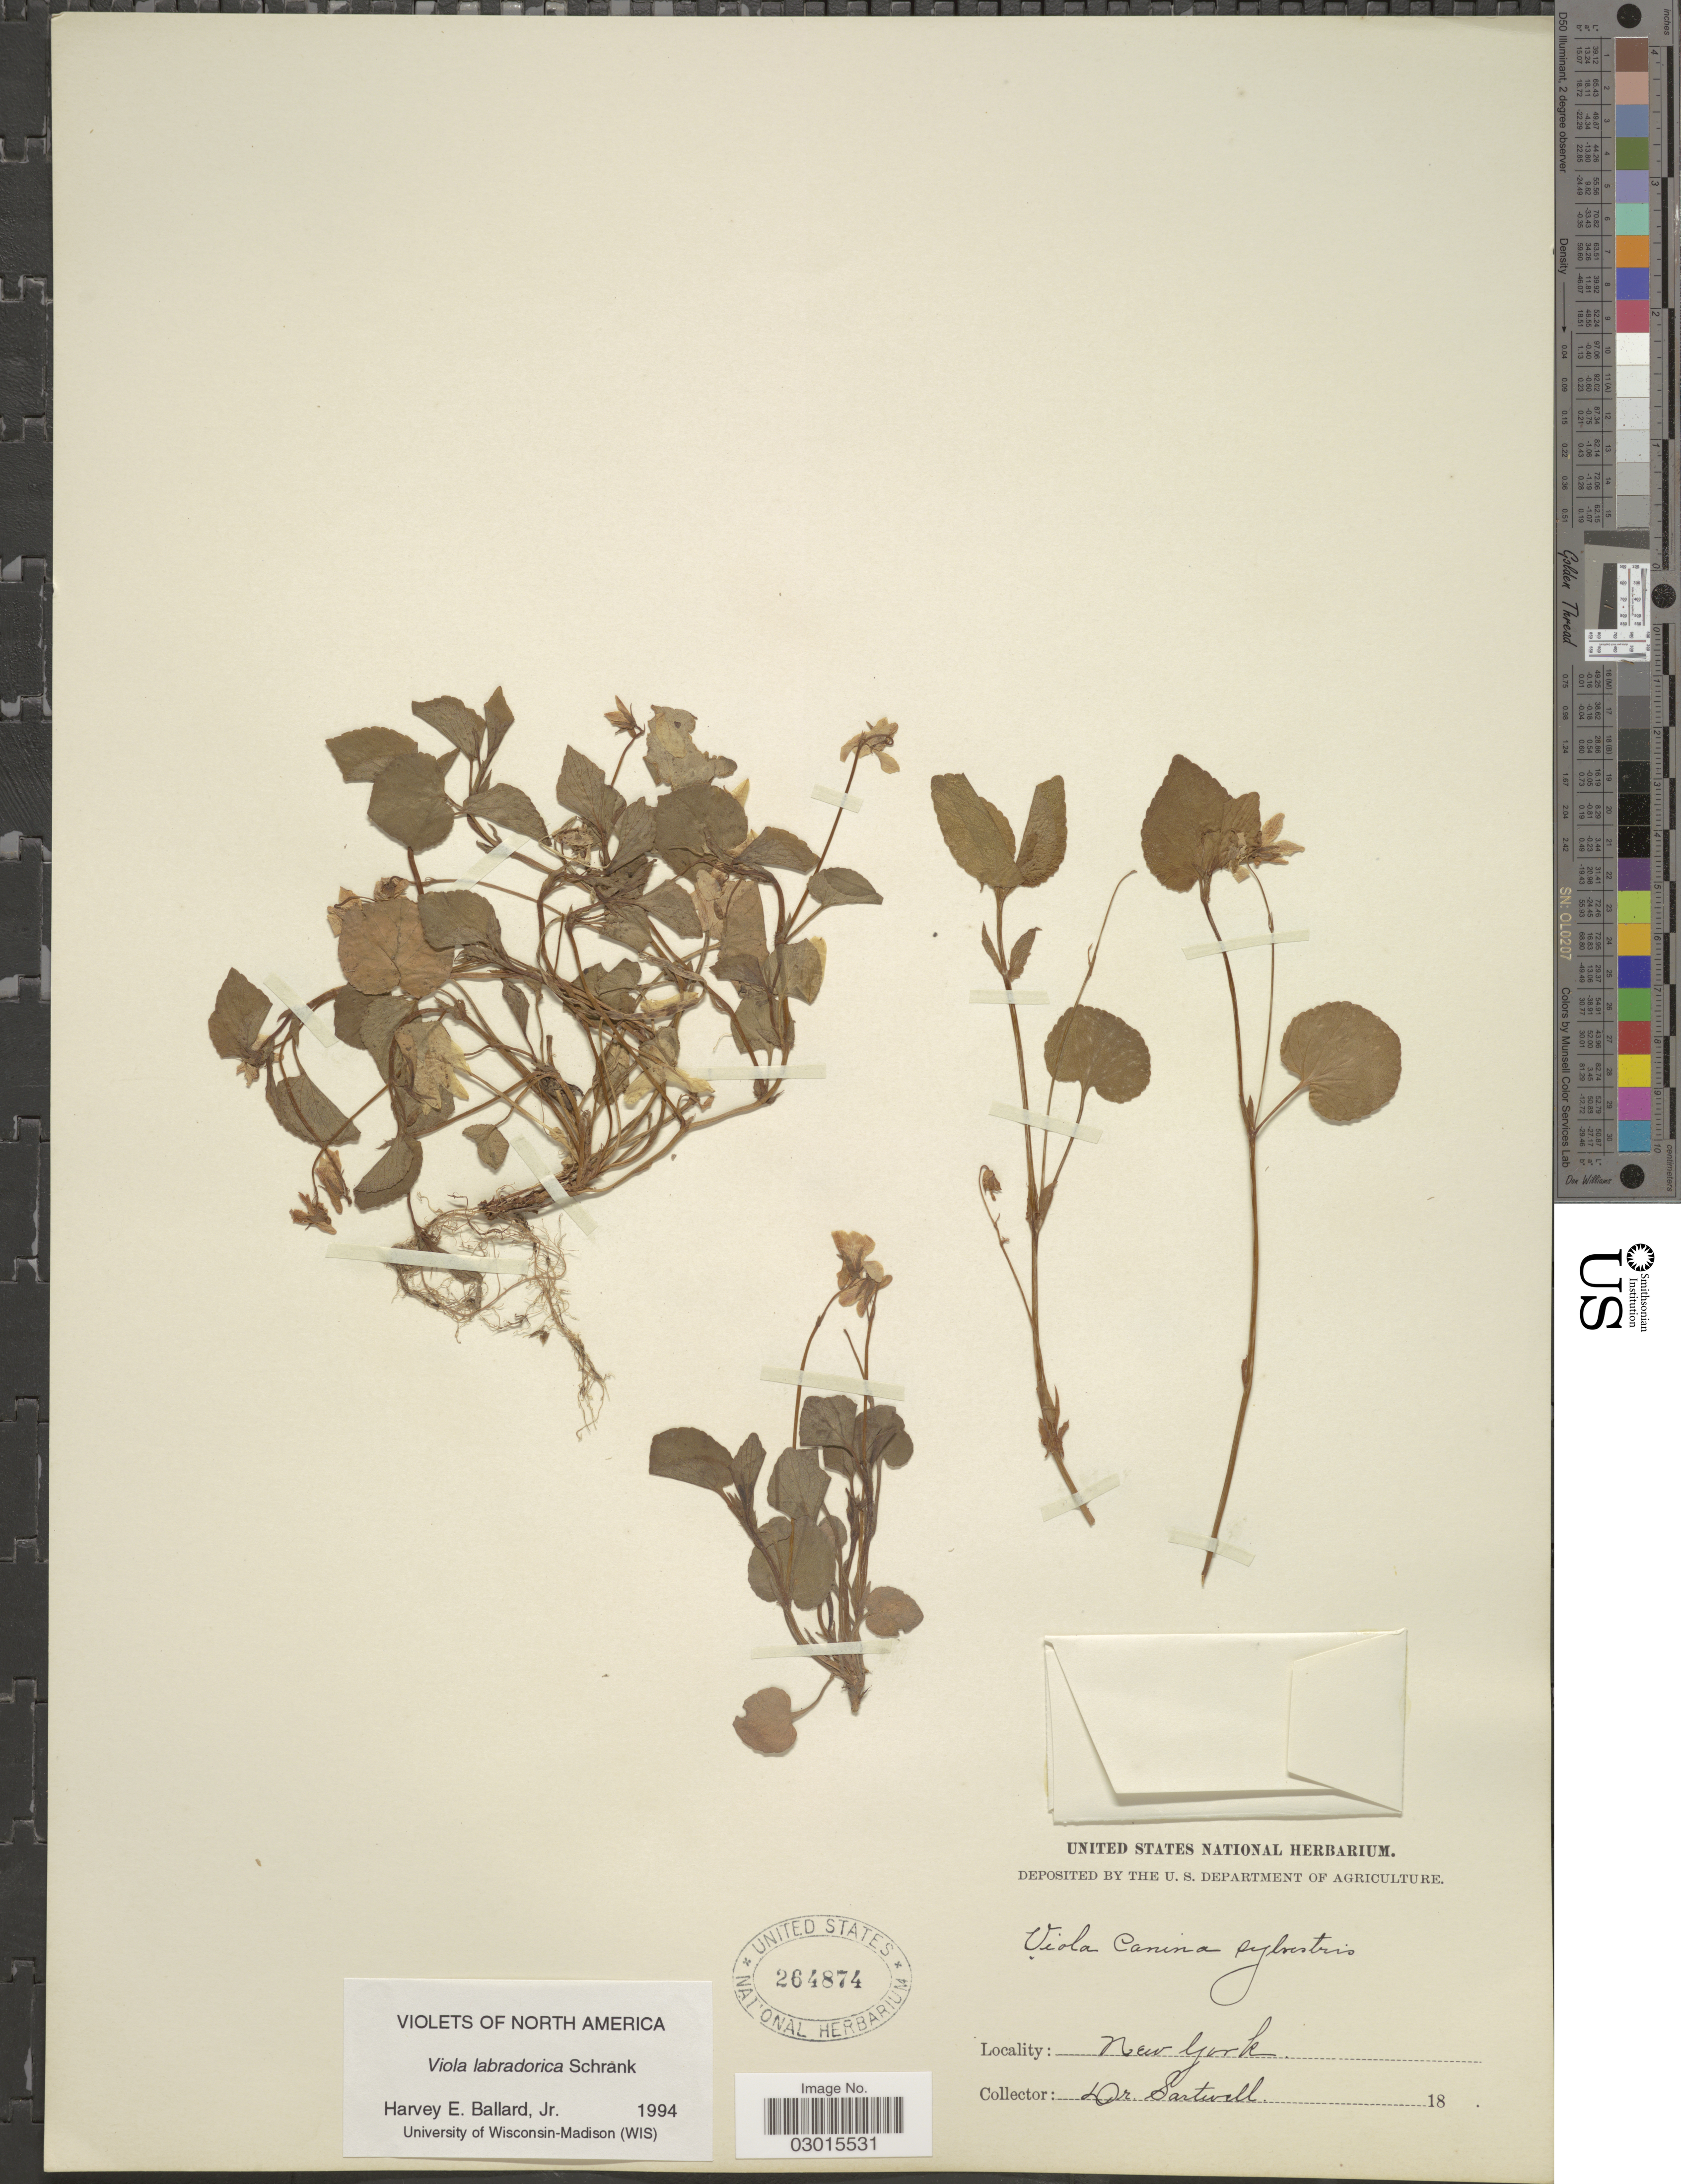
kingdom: Plantae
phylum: Tracheophyta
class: Magnoliopsida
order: Malpighiales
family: Violaceae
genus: Viola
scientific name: Viola labradorica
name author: Schrank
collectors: Sartwell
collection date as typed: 18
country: United States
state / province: New York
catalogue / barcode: US 264874